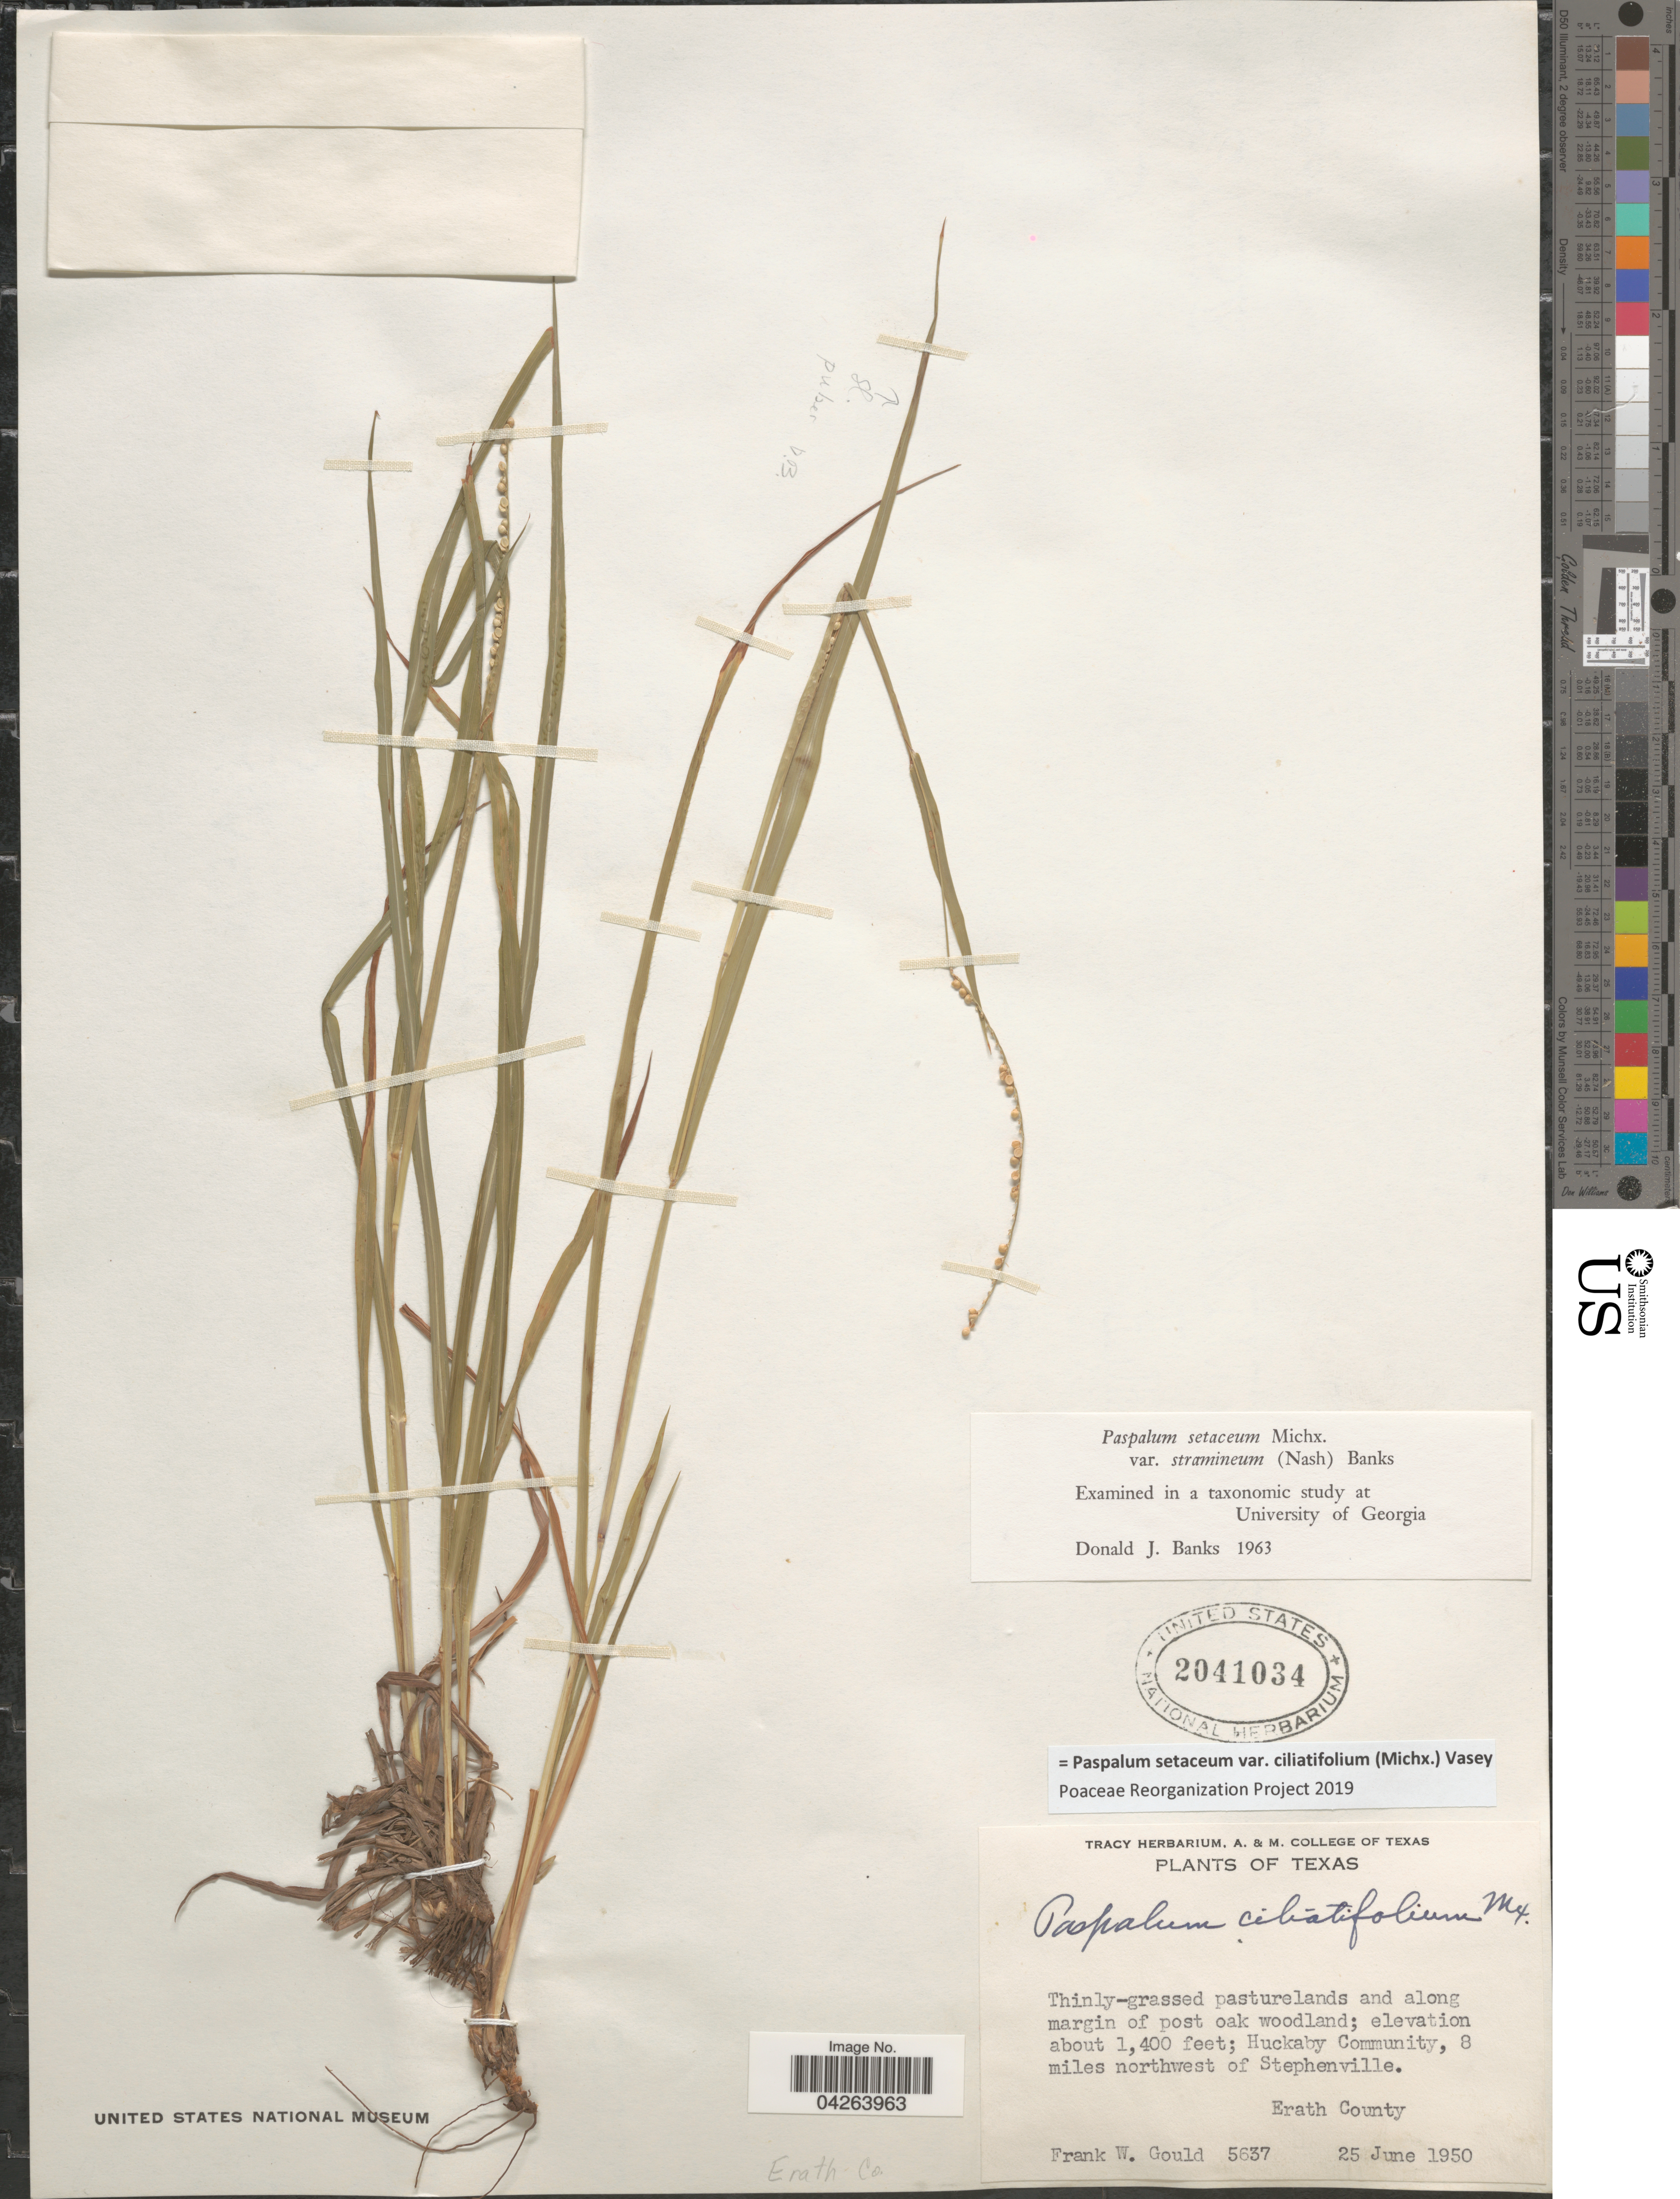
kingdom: Plantae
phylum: Tracheophyta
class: Liliopsida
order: Poales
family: Poaceae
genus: Paspalum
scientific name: Paspalum setaceum var. ciliatifolium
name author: (Michx.) Vasey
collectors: F. W. Gould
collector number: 5637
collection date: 1950-06-25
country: United States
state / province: Texas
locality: Huckaby Community, 8 miles northwest of Stephenville. Erath County.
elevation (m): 427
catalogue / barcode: US 2041034